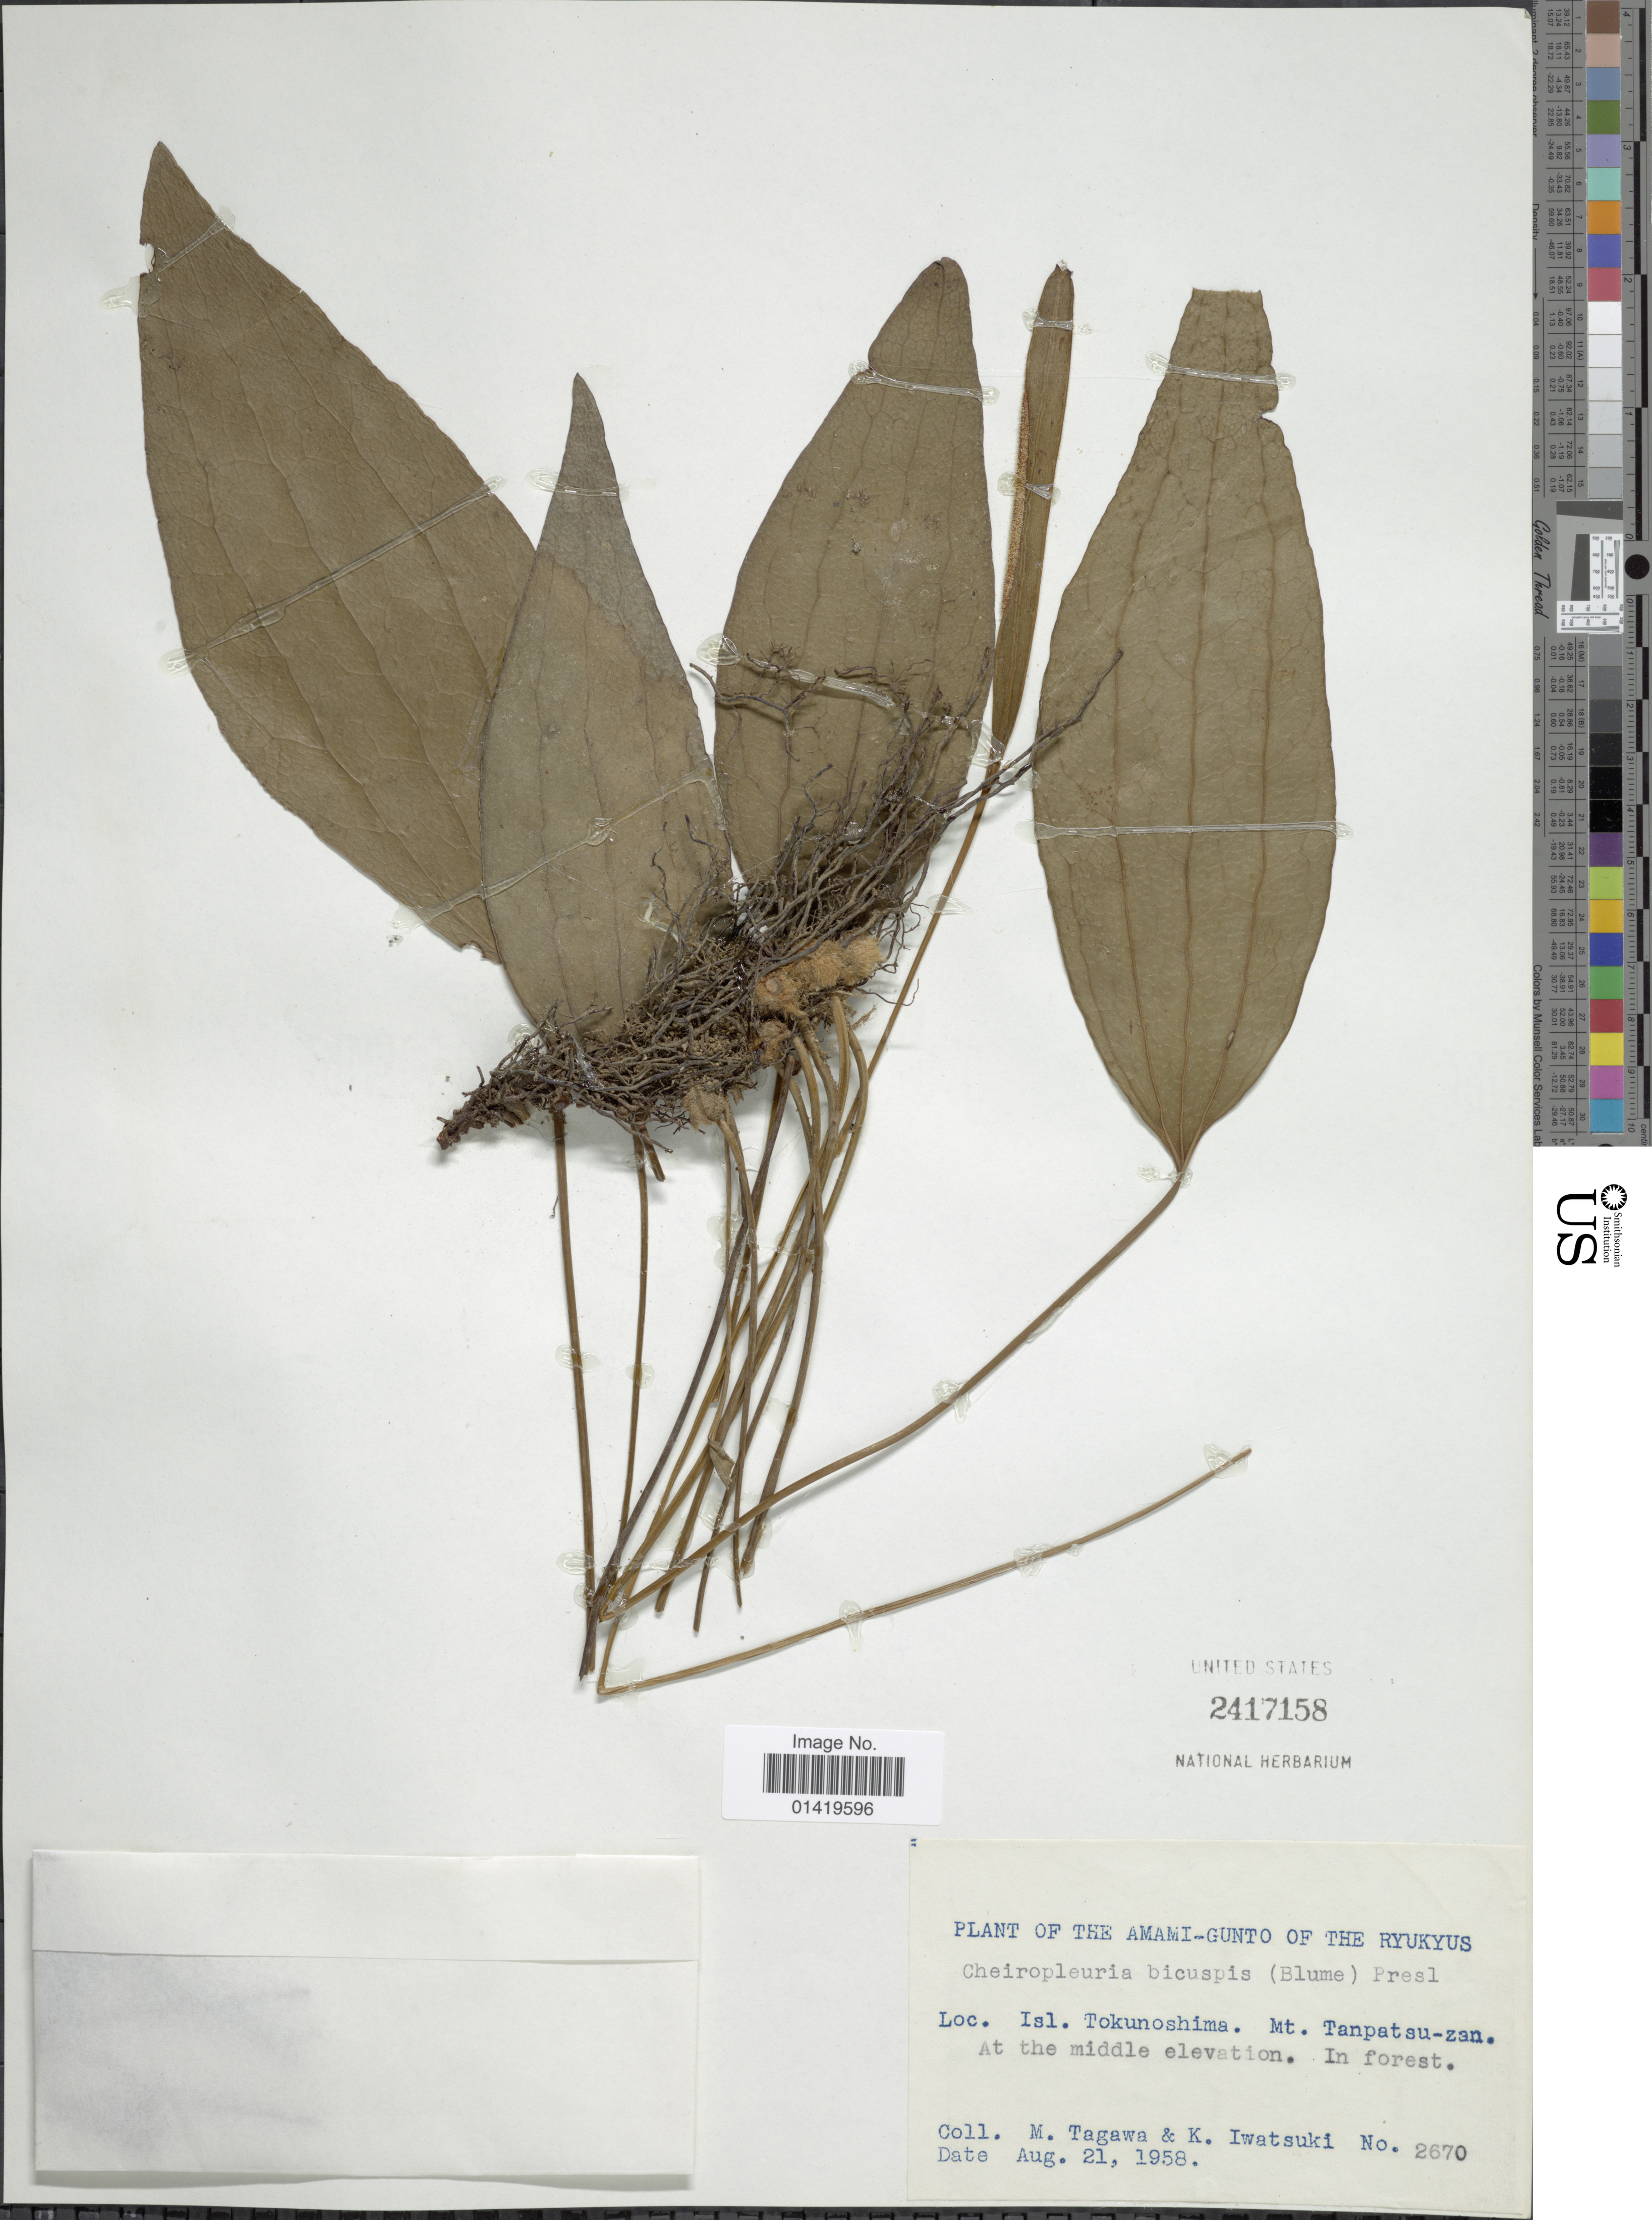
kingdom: Plantae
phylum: Tracheophyta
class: Polypodiopsida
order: Gleicheniales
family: Dipteridaceae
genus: Cheiropleuria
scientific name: Cheiropleuria bicuspis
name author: (Blume) C. Presl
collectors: M. Tagawa & K. Iwatsuki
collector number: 2670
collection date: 1958-08-21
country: Japan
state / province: Okinawa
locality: Amami-Gunto of the Ryukyus. Isl. Tokunoshima. Mt. Tanpatsu-zan.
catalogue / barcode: US 2417158